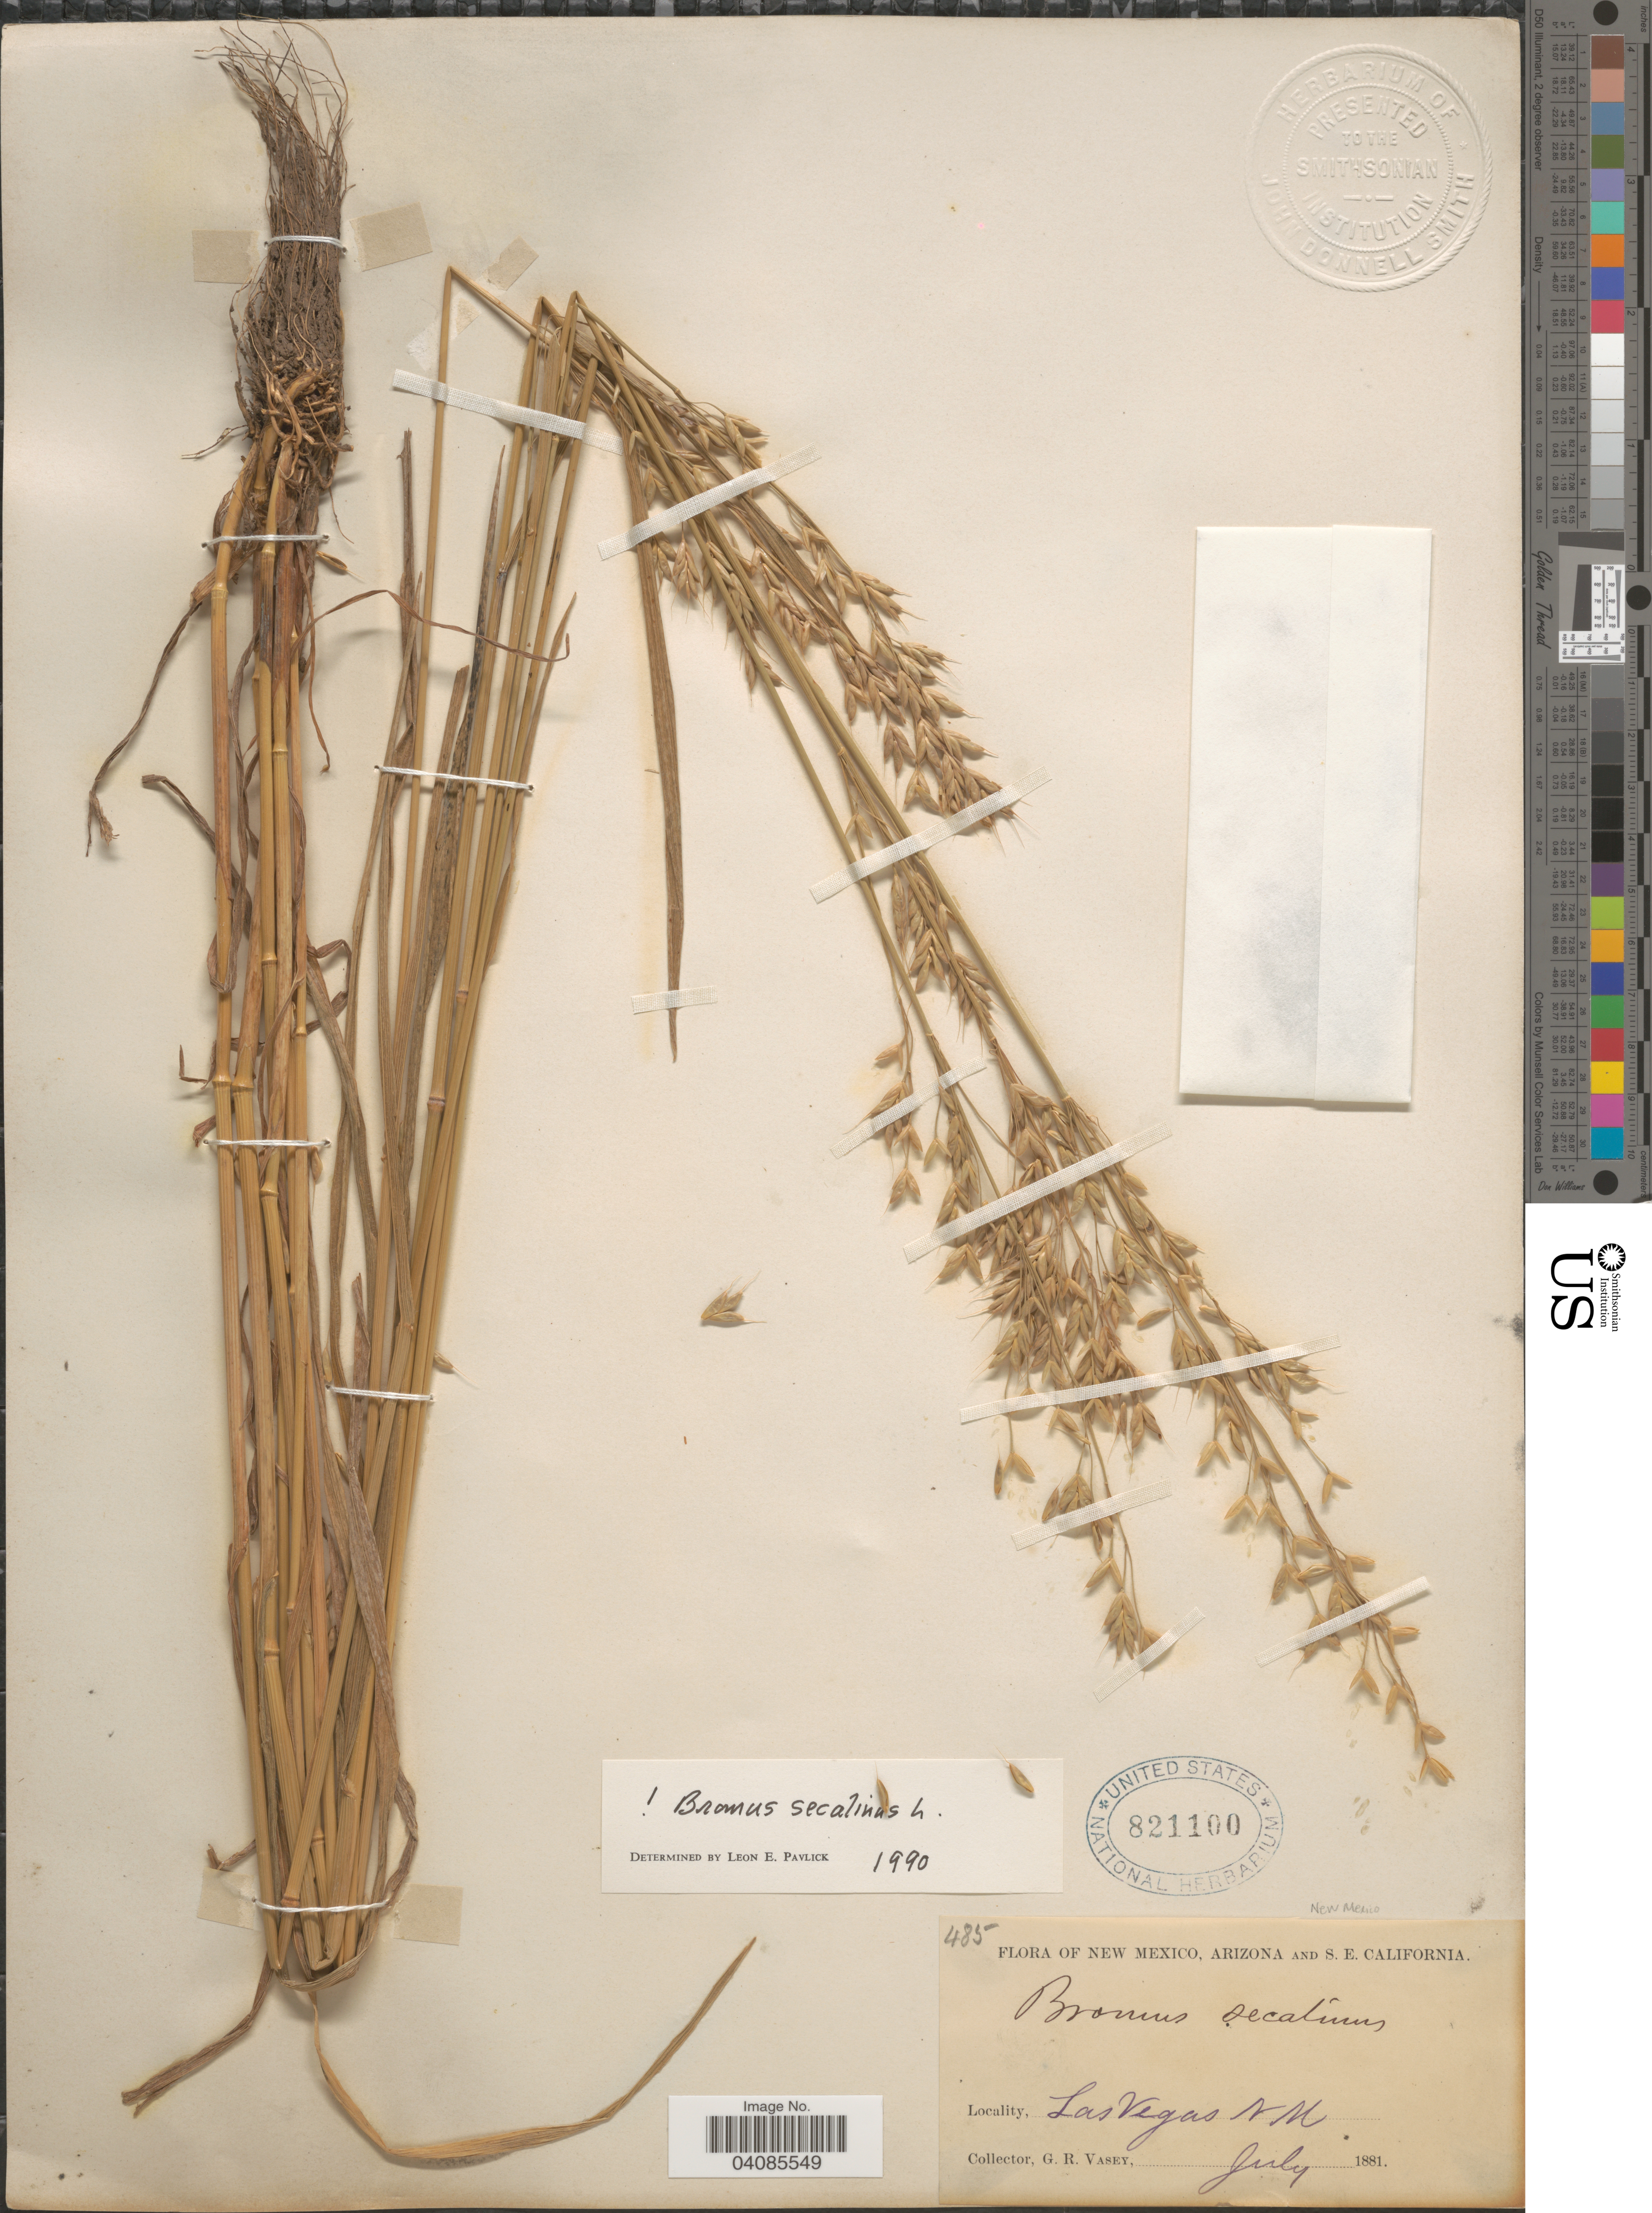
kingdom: Plantae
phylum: Tracheophyta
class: Liliopsida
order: Poales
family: Poaceae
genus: Bromus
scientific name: Bromus secalinus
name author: L.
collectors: G. R. Vasey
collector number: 485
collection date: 1881-07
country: United States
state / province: New Mexico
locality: Las Vegas.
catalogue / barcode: US 821100